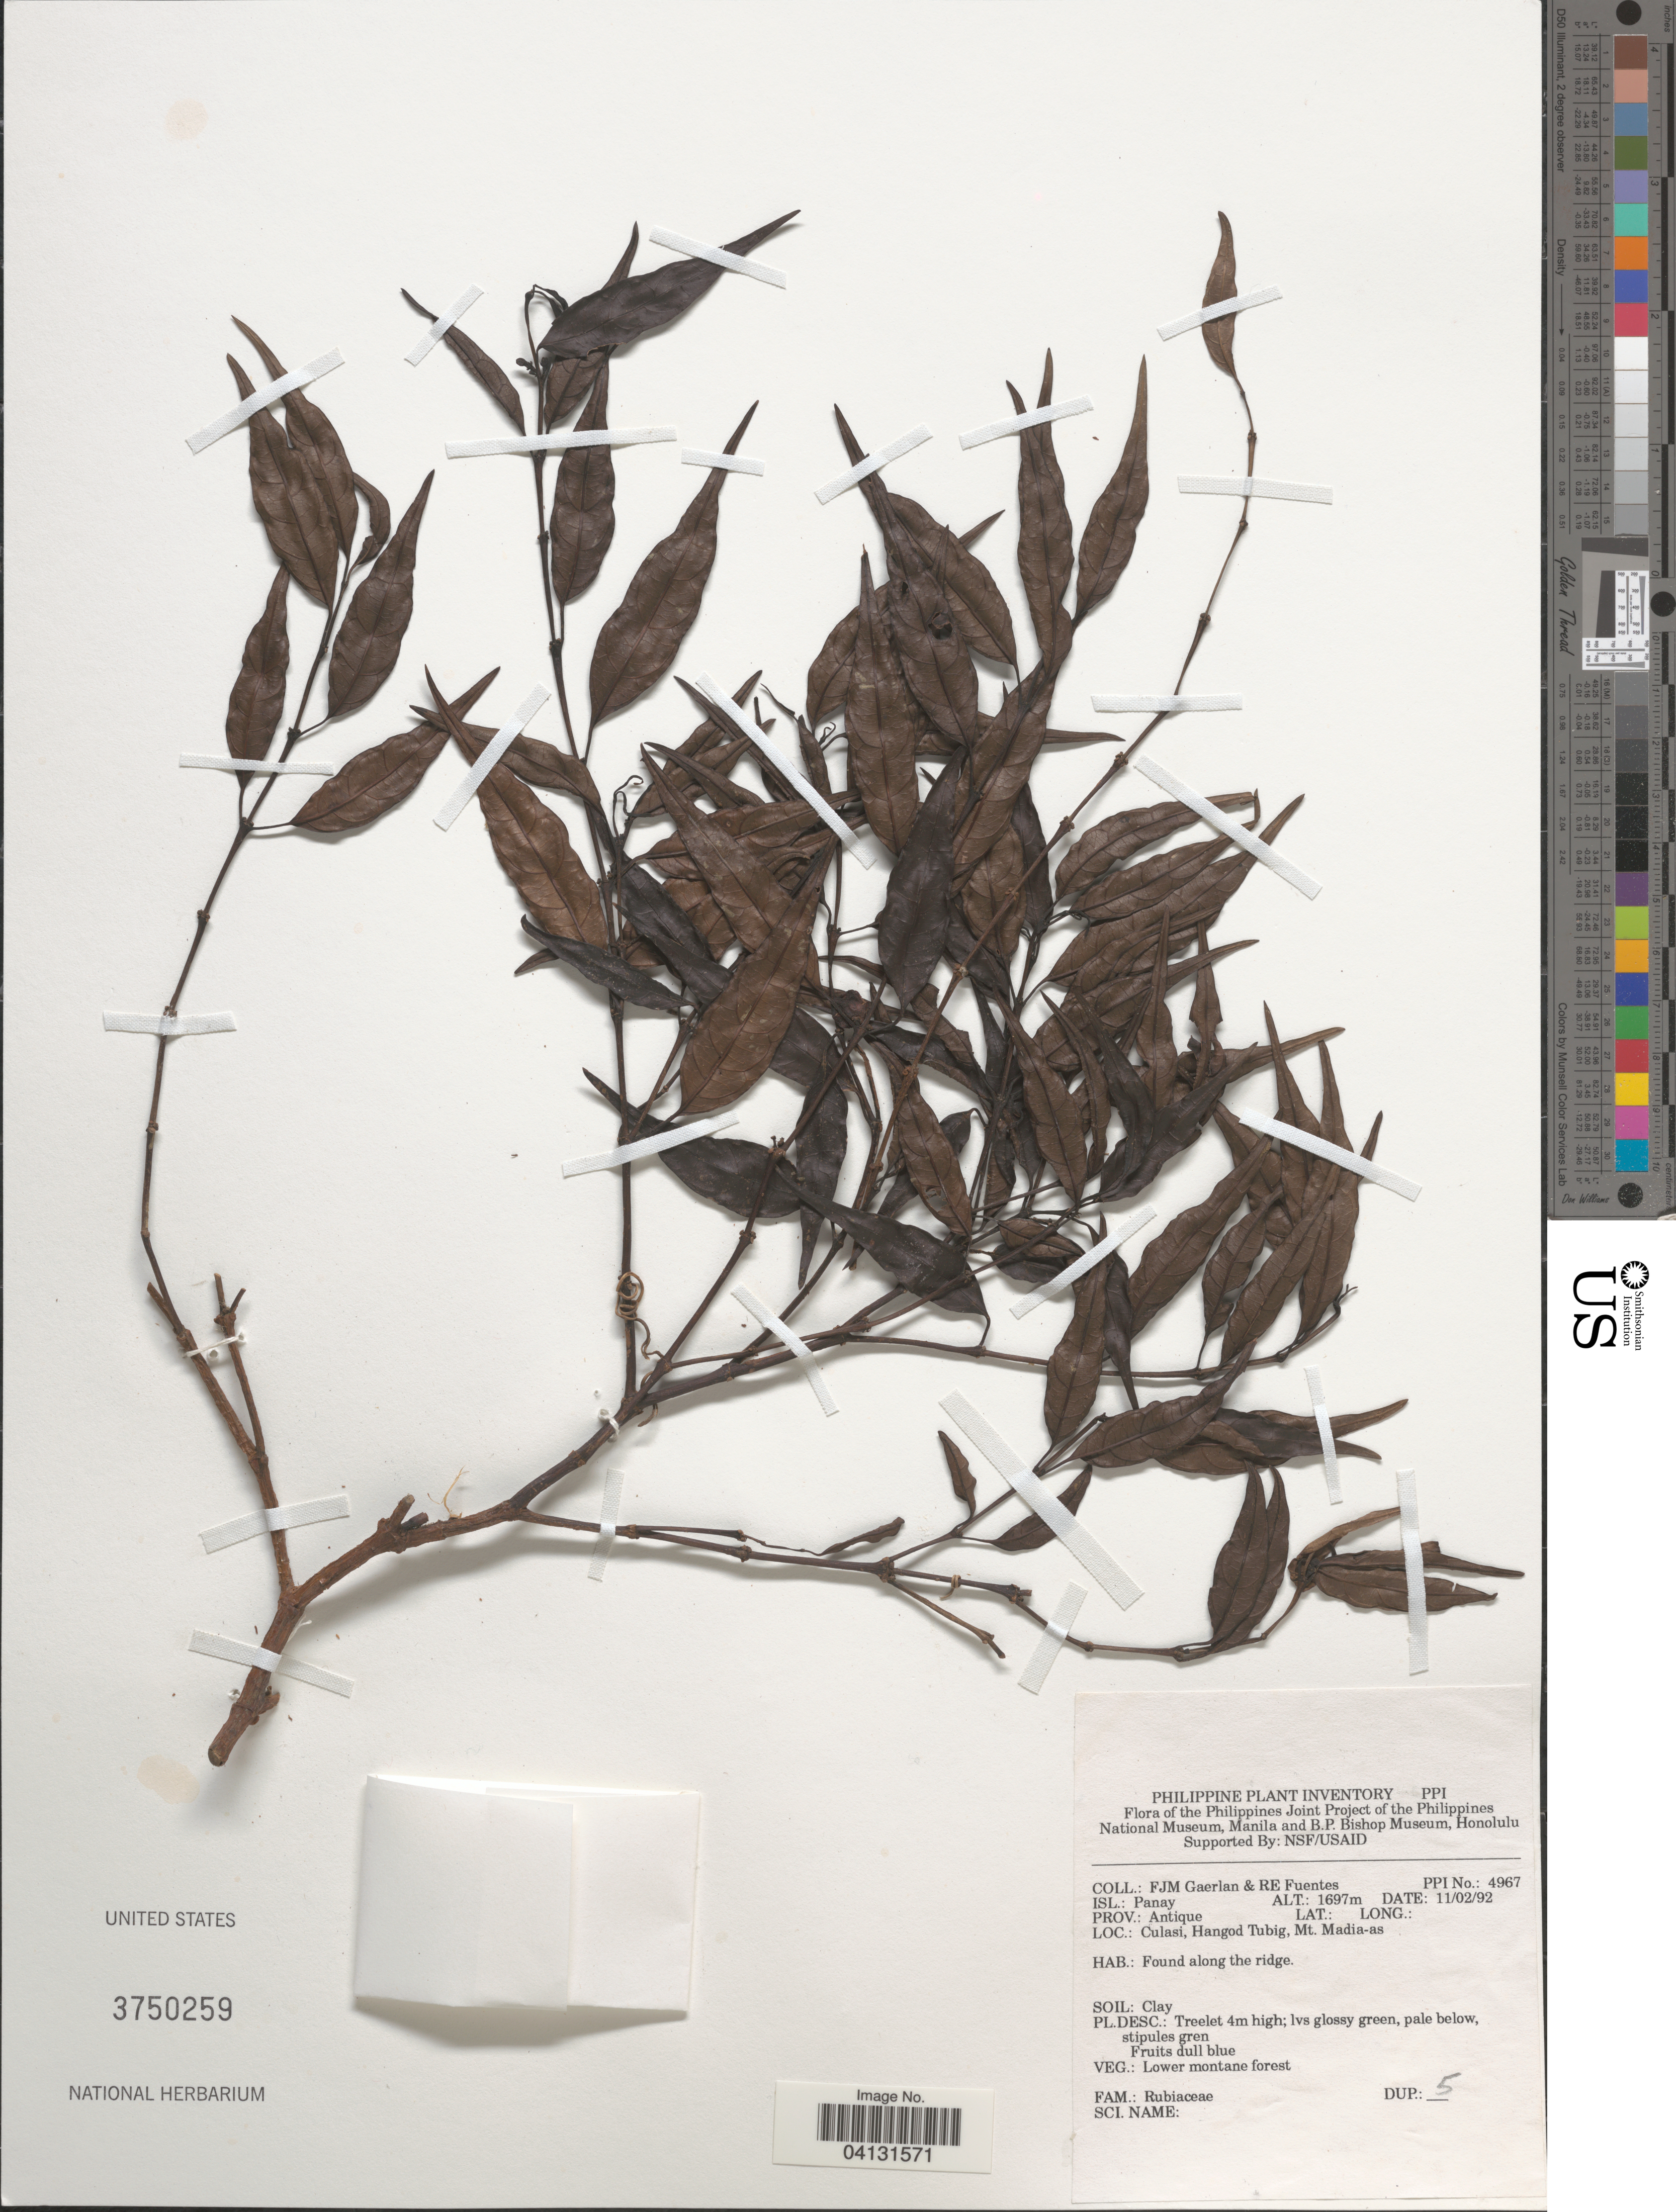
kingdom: Plantae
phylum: Tracheophyta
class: Magnoliopsida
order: Gentianales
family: Rubiaceae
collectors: F. Gaerlan & R. Fuentes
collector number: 4967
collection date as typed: Transcribed d/m/y: 11/2/92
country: Philippines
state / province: Western Visayas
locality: Isl.: Panay. Prov.: Antique. Culasi, Hangod Tubig, Mt. Madia-as.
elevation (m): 1697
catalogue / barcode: US 3750259